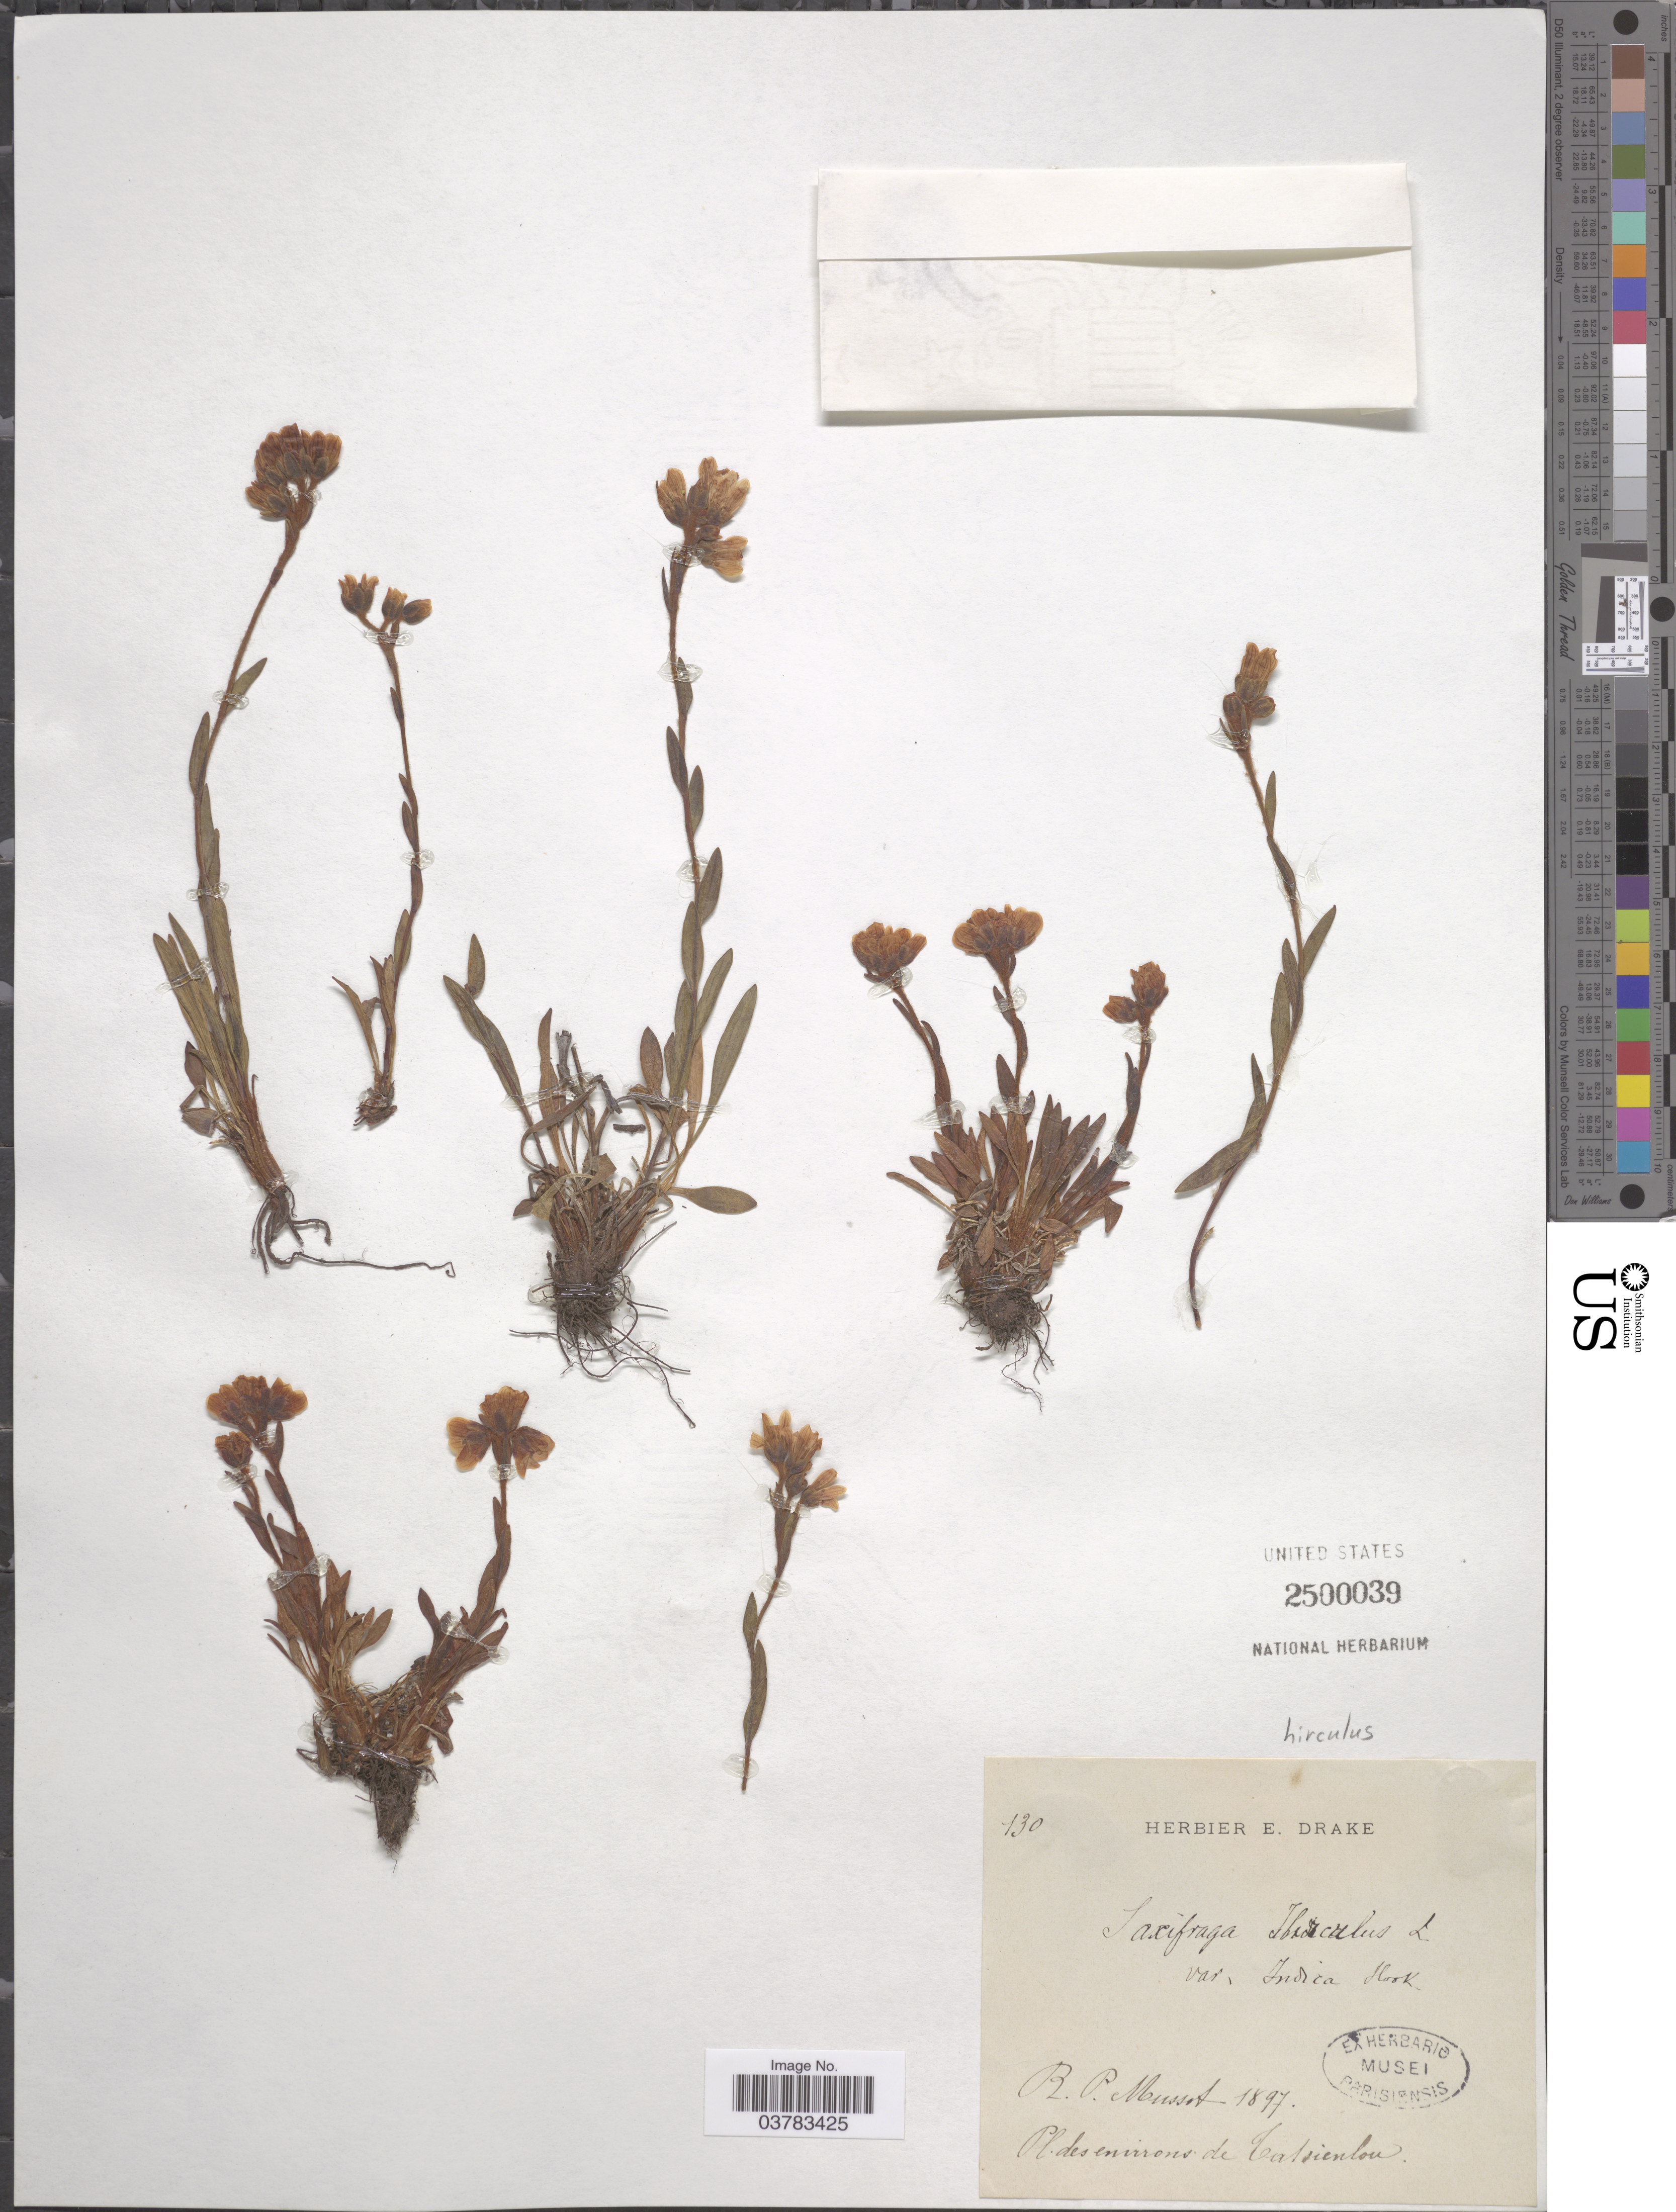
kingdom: Plantae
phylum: Tracheophyta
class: Magnoliopsida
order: Saxifragales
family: Saxifragaceae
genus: Saxifraga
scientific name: Saxifraga hirculus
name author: L.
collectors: R. Mousset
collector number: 130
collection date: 1897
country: China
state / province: Sichuan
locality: Environs de Tatsienlou.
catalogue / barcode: US 2500039